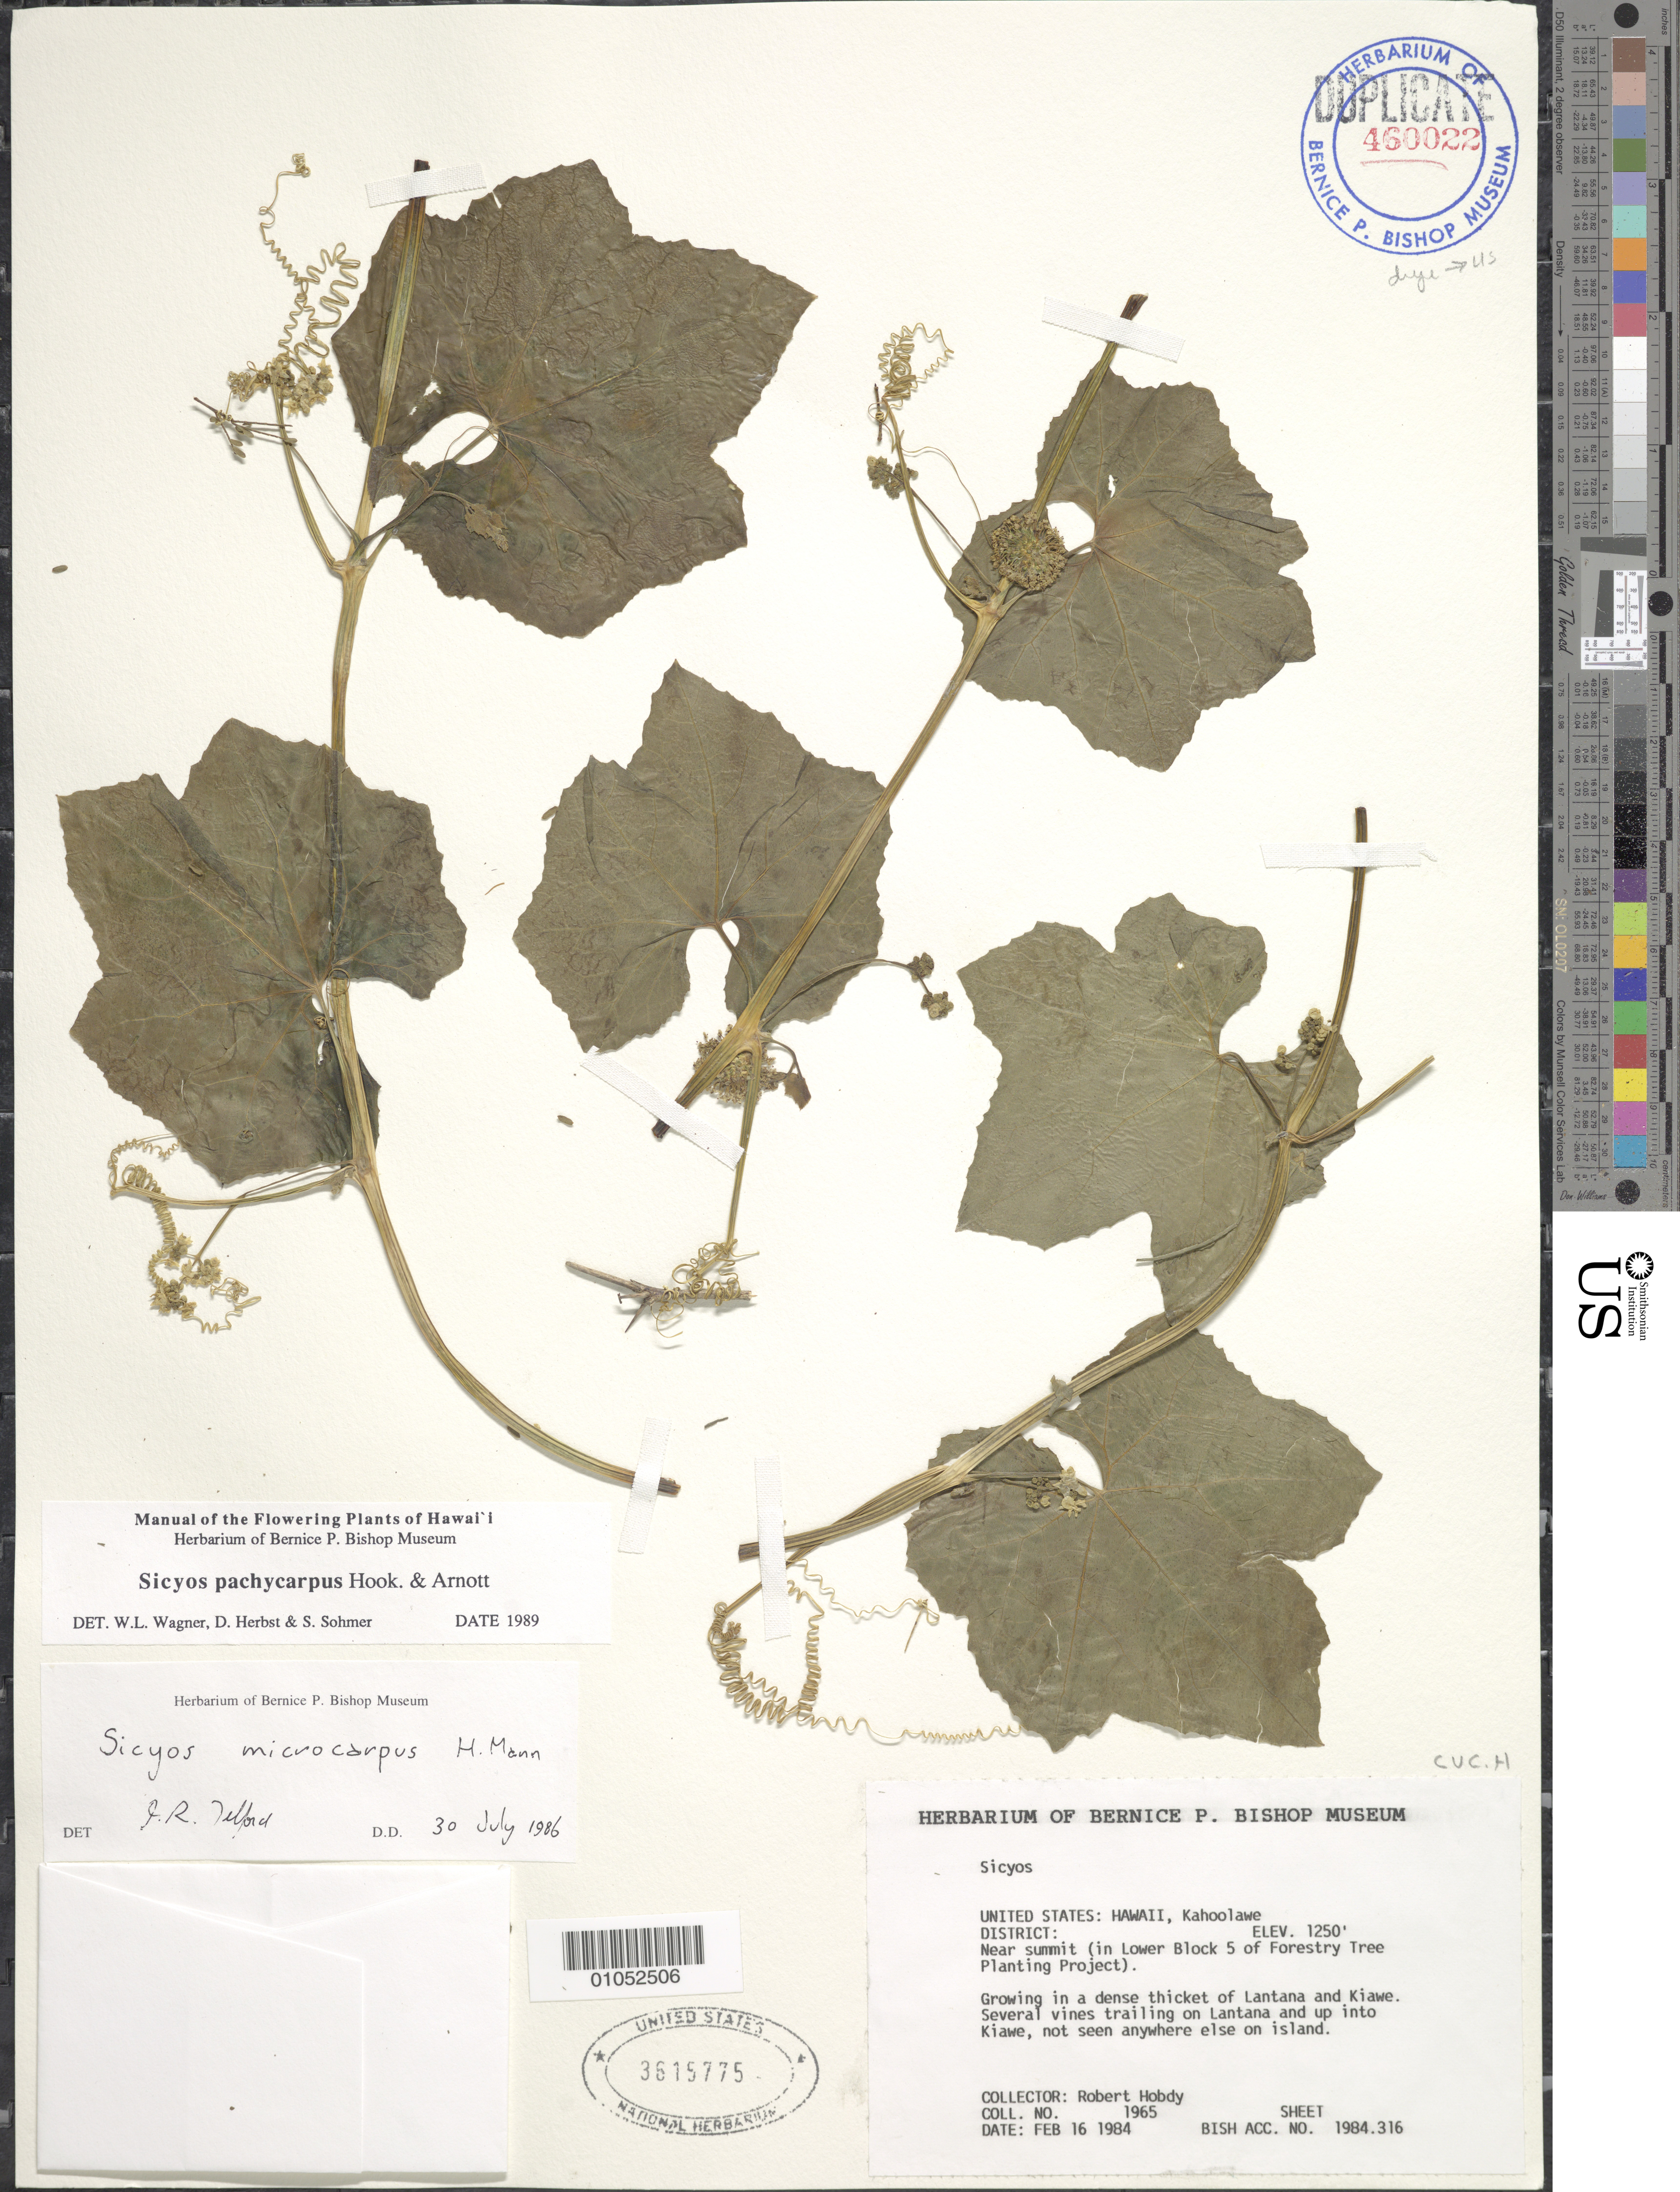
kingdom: Plantae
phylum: Tracheophyta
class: Magnoliopsida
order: Cucurbitales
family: Cucurbitaceae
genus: Sicyos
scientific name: Sicyos pachycarpus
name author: Hook. & Arn.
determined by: Herbst, D. R.; Sohmer, S. H.; Wagner, W. L.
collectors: R. Hobdy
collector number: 1965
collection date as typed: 16 Feb 1984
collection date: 1984-02-16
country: United States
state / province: Hawaii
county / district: Maui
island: Kaho'olawe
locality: Near summit (n Lower Block 5 of Forestry Tree Planting Project.)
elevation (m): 381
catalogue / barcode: US 3615775